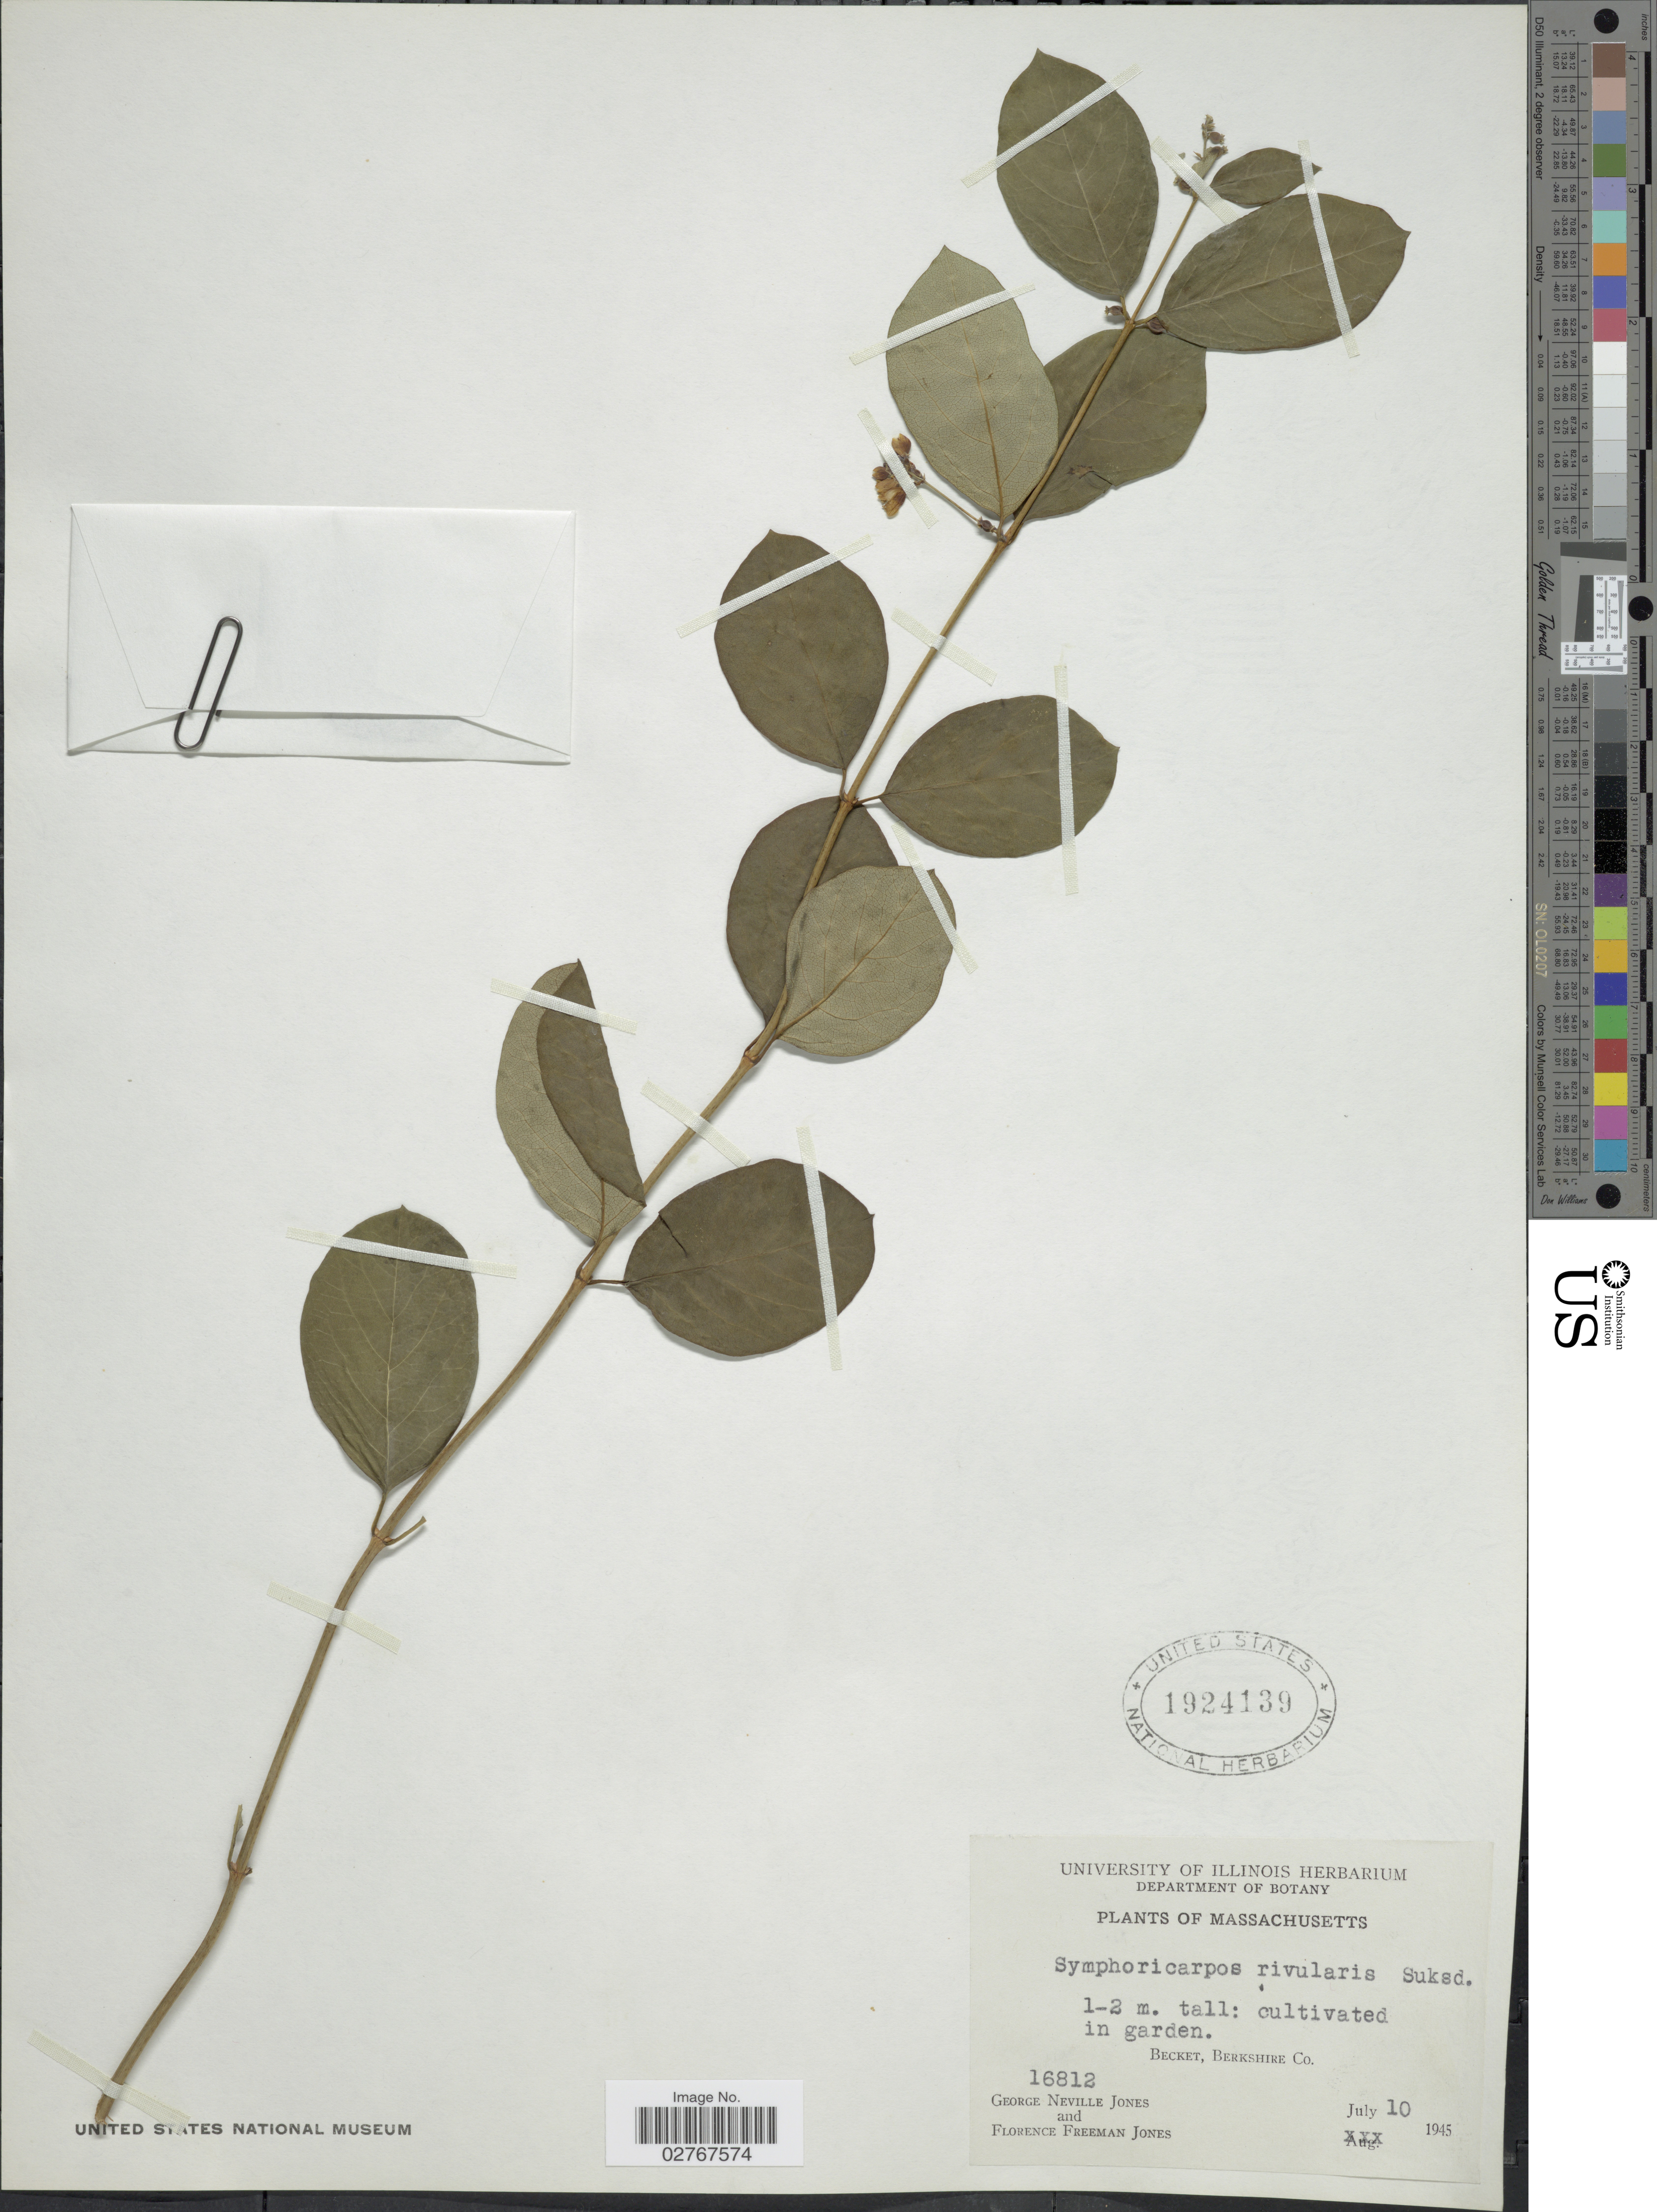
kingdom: Plantae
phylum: Tracheophyta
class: Magnoliopsida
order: Dipsacales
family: Caprifoliaceae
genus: Symphoricarpos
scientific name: Symphoricarpos rivularis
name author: Suksd.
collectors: G. N. Jones & F. F. Jones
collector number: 16812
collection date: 1945-07-10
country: United States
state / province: Massachusetts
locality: Becket, Berkshire Co.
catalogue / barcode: US 1924139